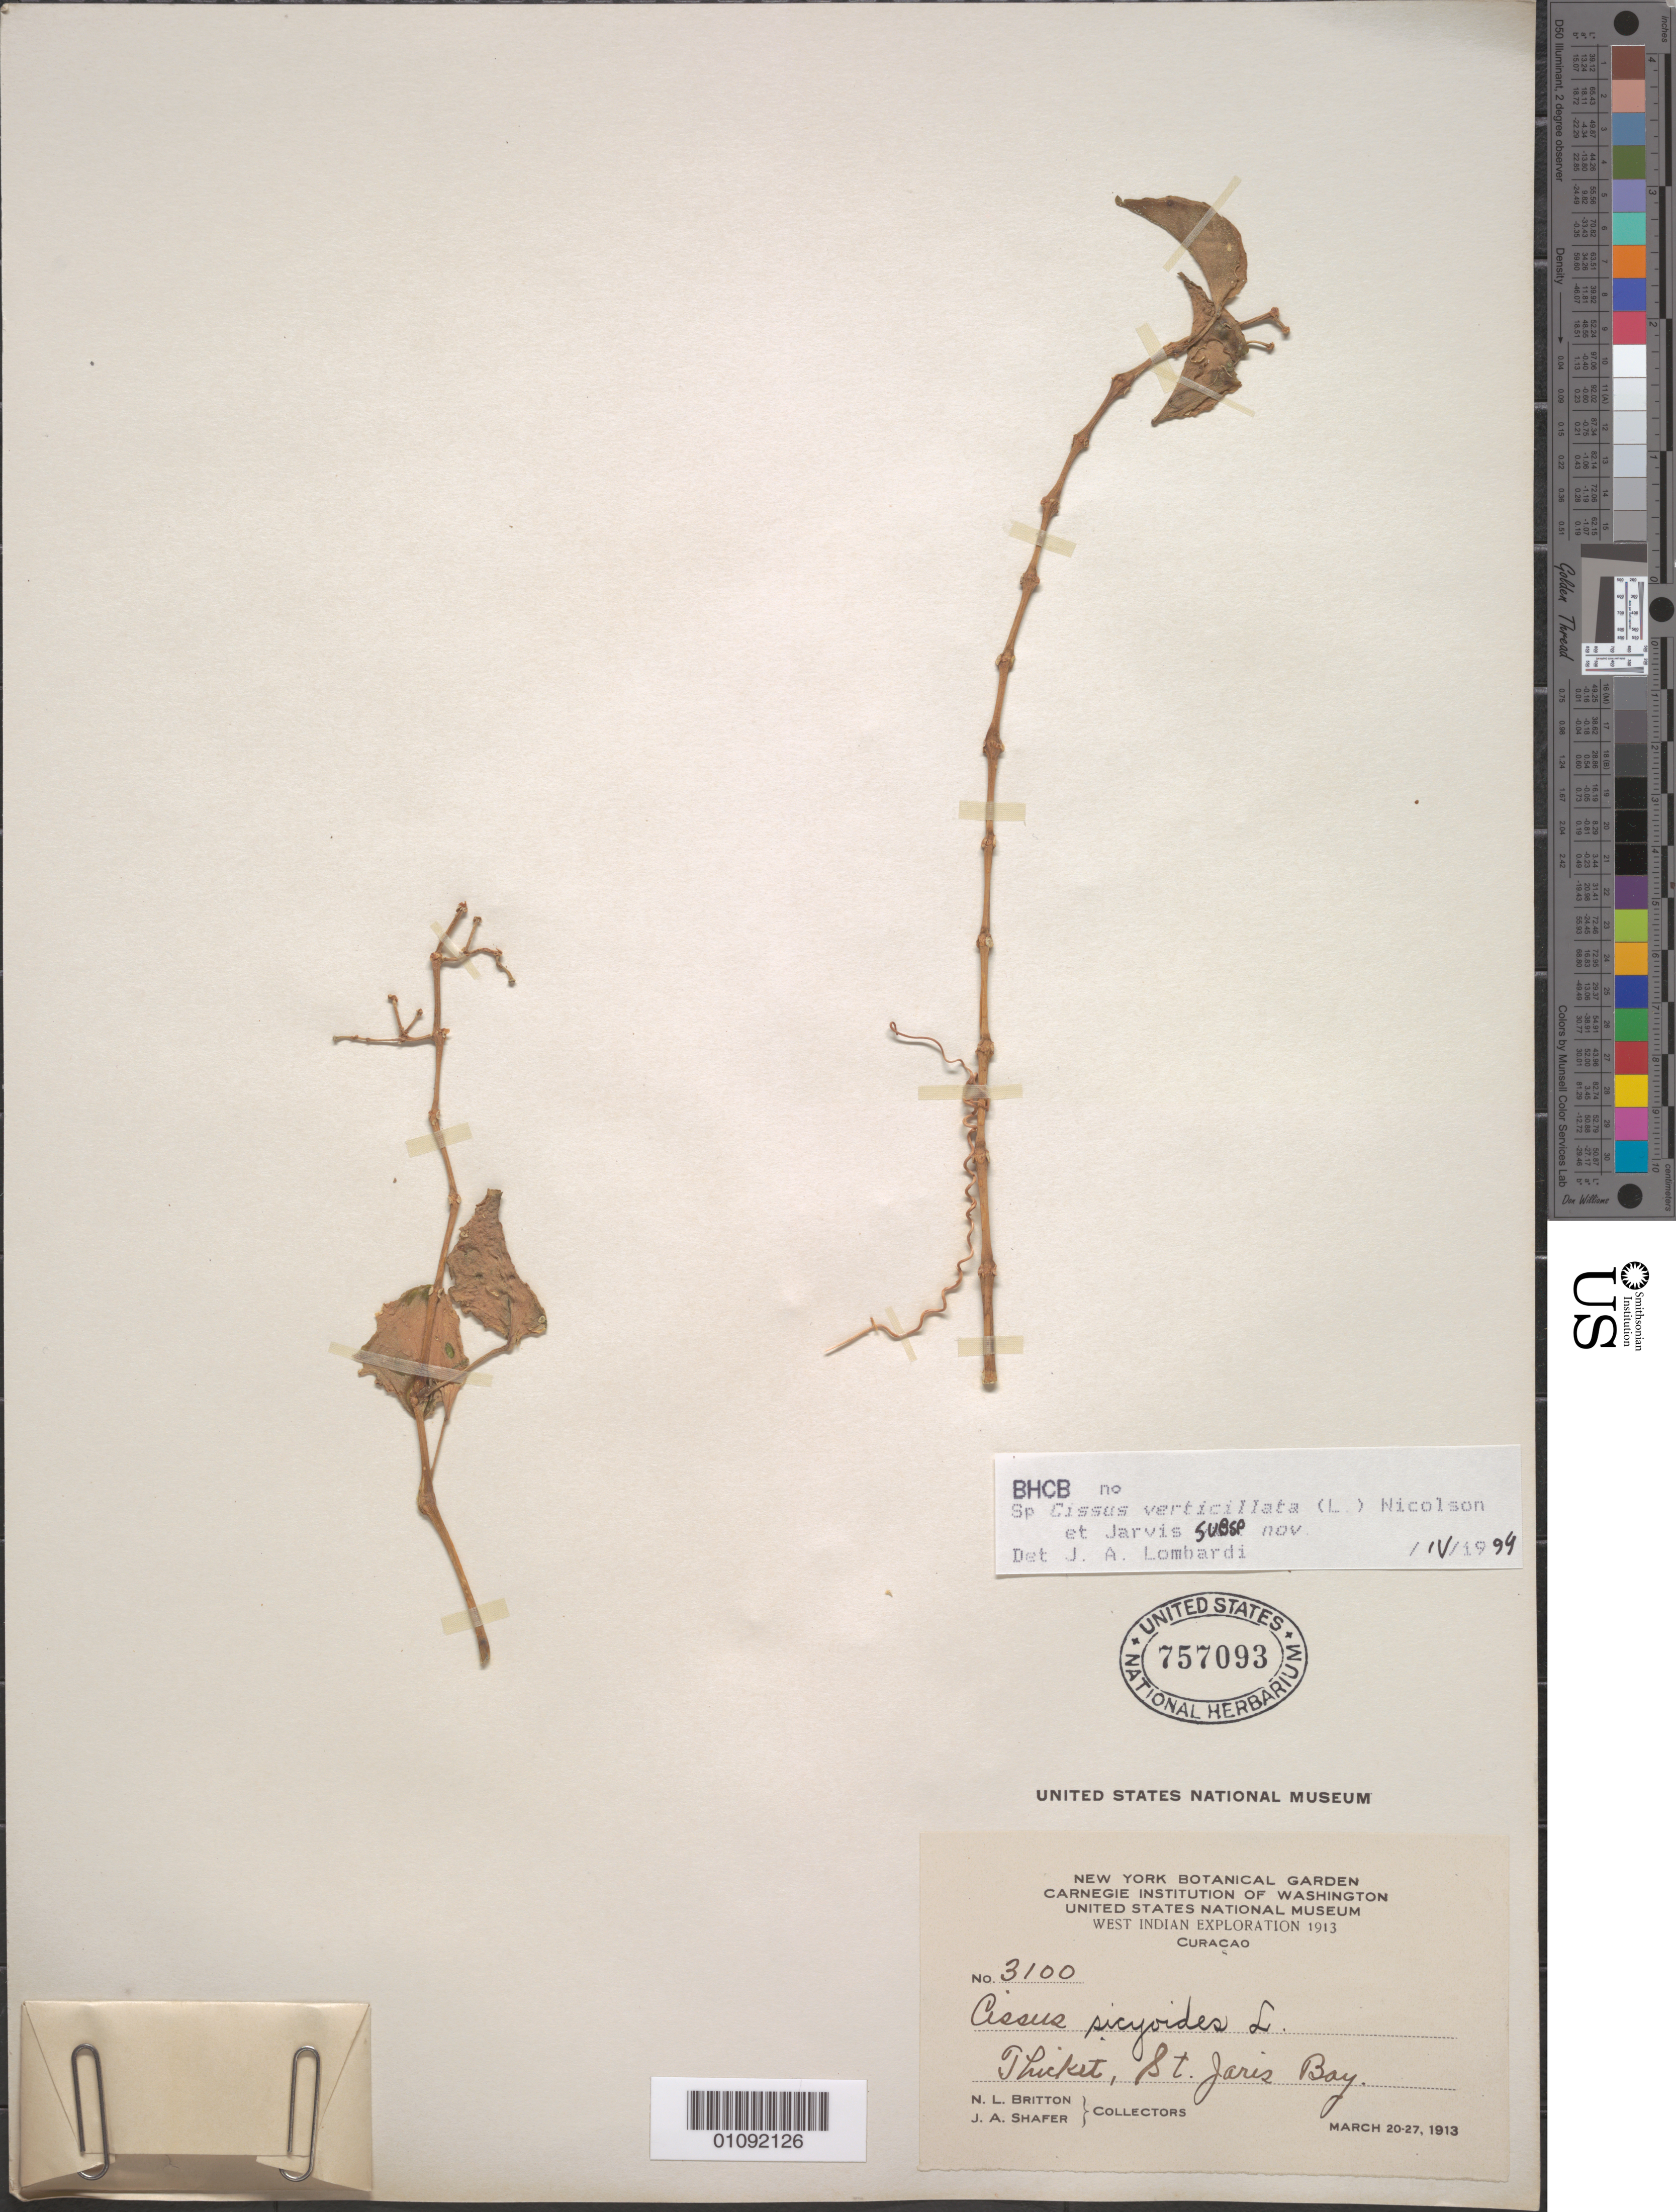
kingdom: Plantae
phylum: Tracheophyta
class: Magnoliopsida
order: Vitales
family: Vitaceae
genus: Cissus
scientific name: Cissus verticillata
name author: (L.) Nicolson & C.E. Jarvis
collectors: N. Britton & J. A. Shafer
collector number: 3100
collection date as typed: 20 Mar 1913 to 27 Mar 1913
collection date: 1913-03-20/1913-03-27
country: Curaçao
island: Curaçao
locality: St. Jaris Bay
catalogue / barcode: US 757093